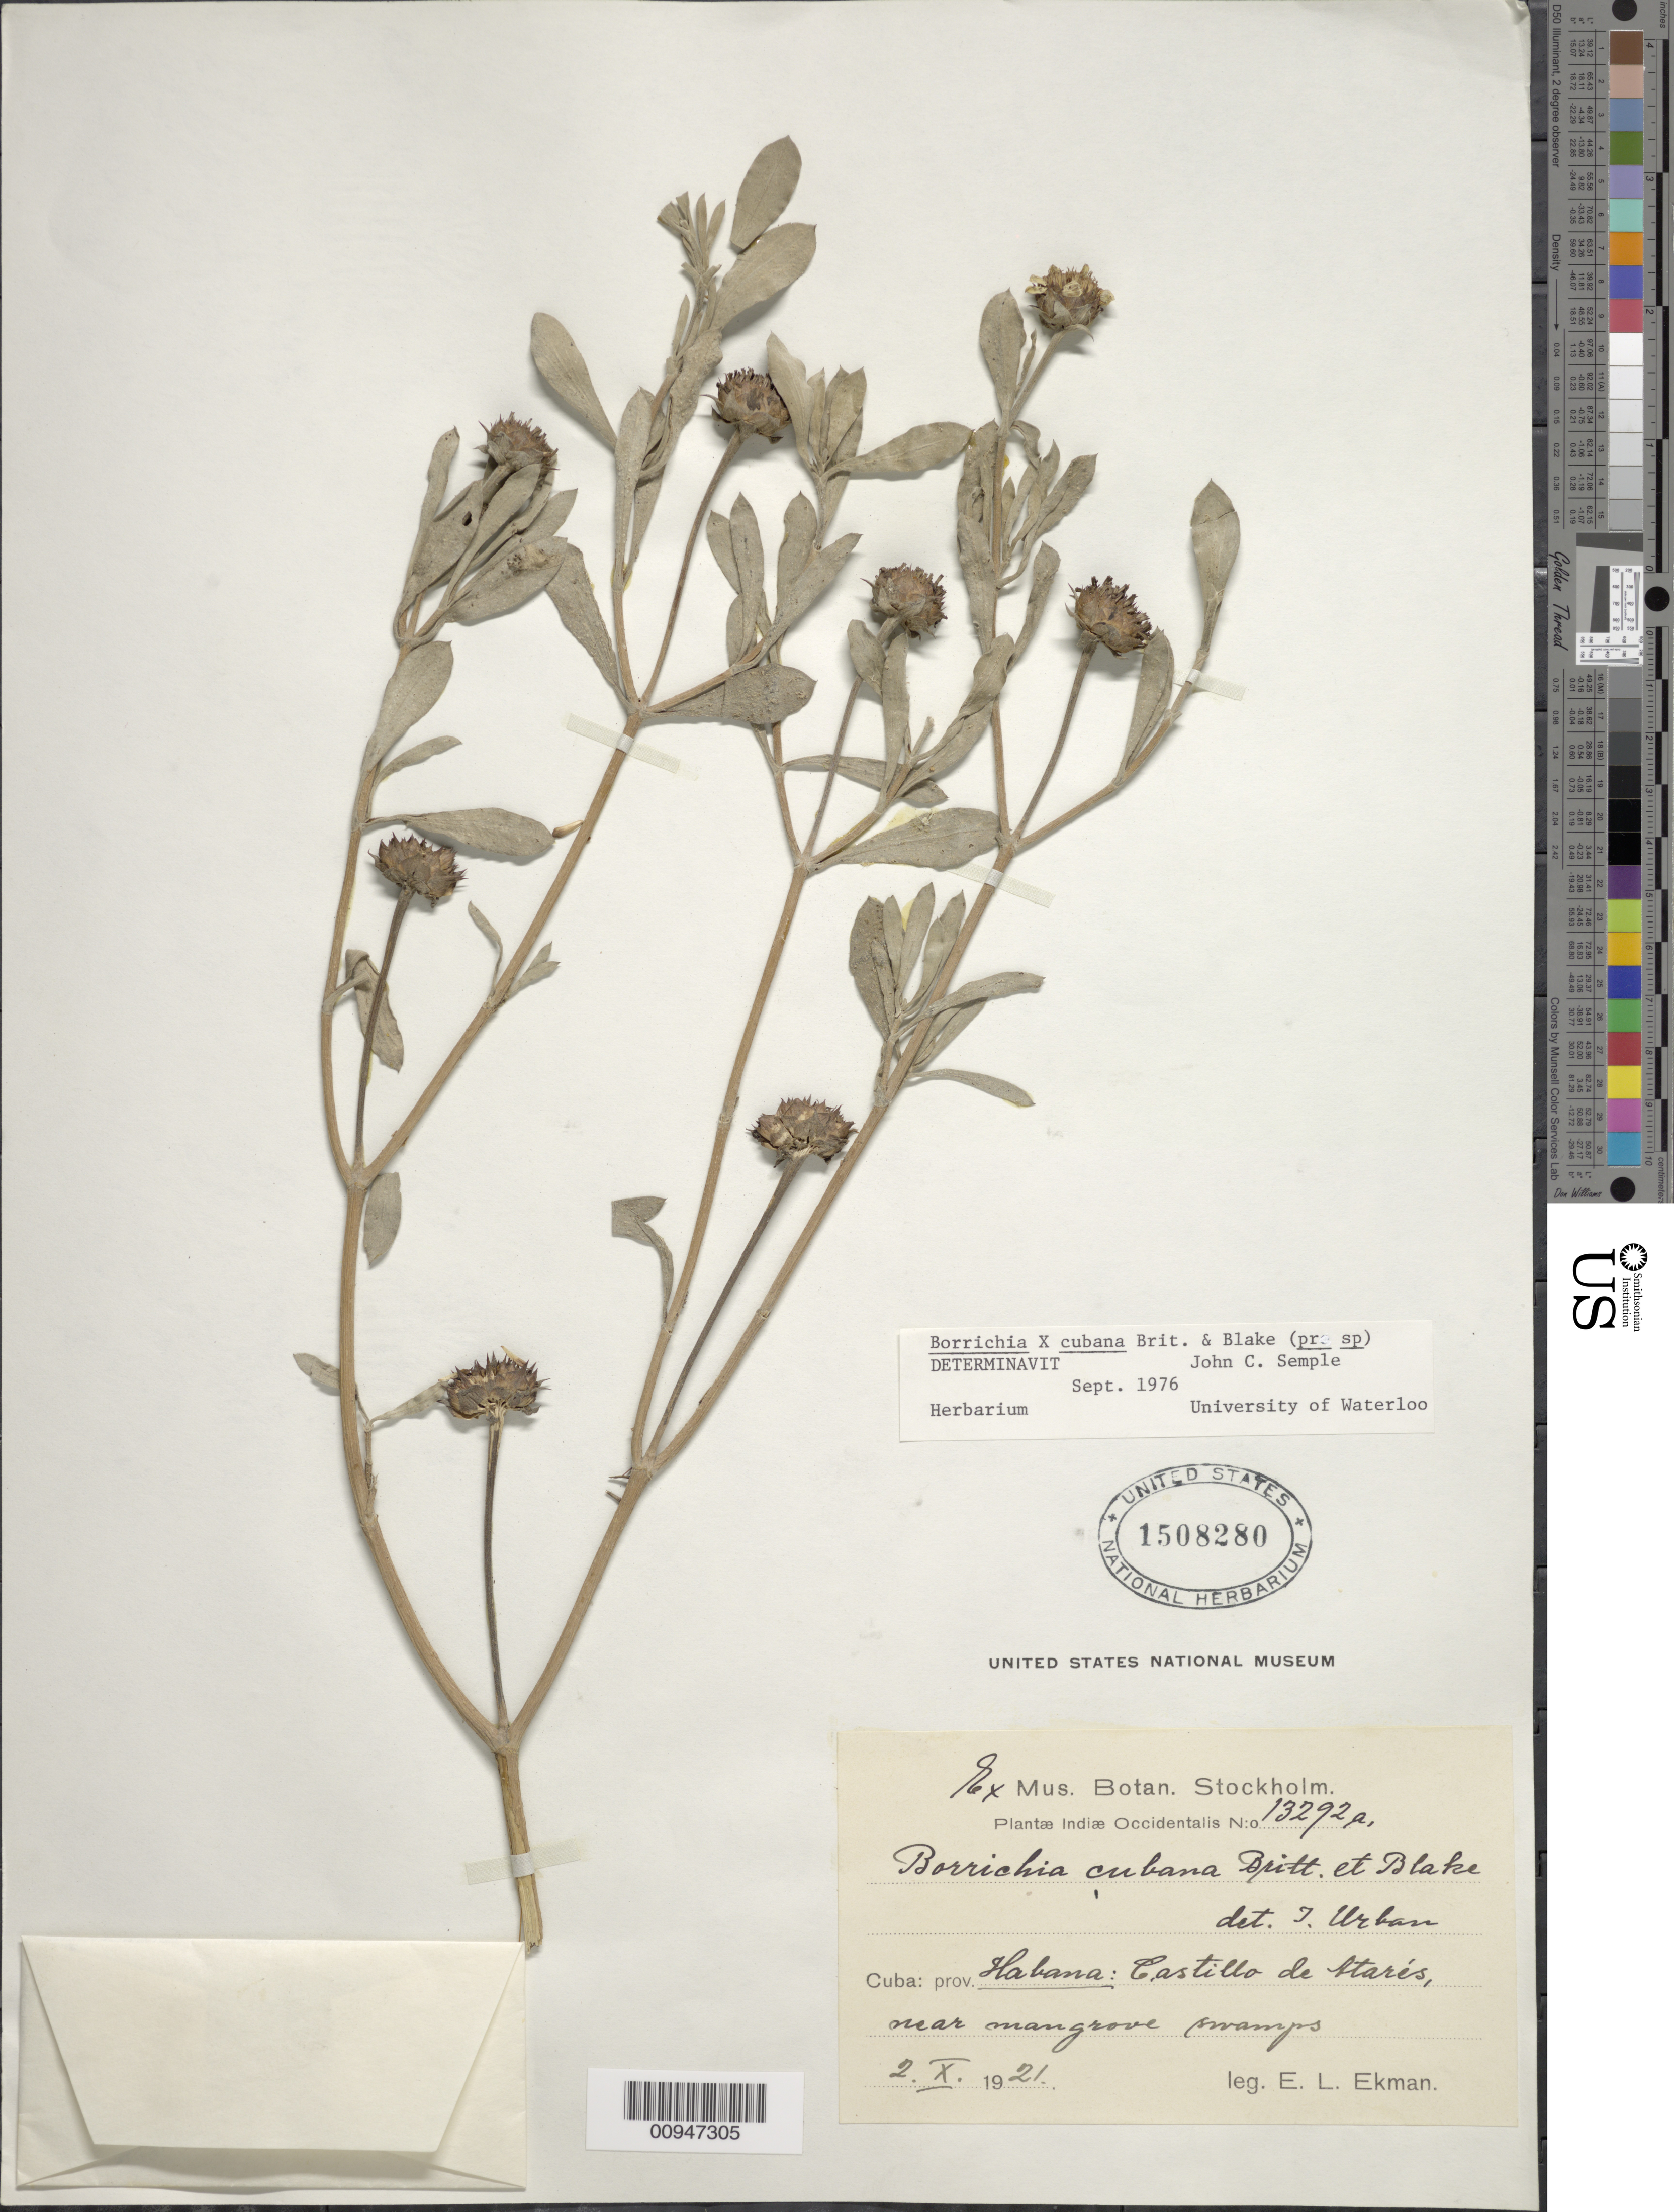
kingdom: Plantae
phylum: Tracheophyta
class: Magnoliopsida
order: Asterales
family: Asteraceae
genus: Borrichia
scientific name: Borrichia x cubana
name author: Britton & S.F. Blake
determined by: Semple, J. C.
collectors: E. L. Ekman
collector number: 13292A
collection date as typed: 02 Oct 1921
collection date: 1921-10-02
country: Cuba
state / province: La Habana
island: Cuba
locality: Castillo de Itarés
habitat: Near mangrove swamps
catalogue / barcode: US 1508280